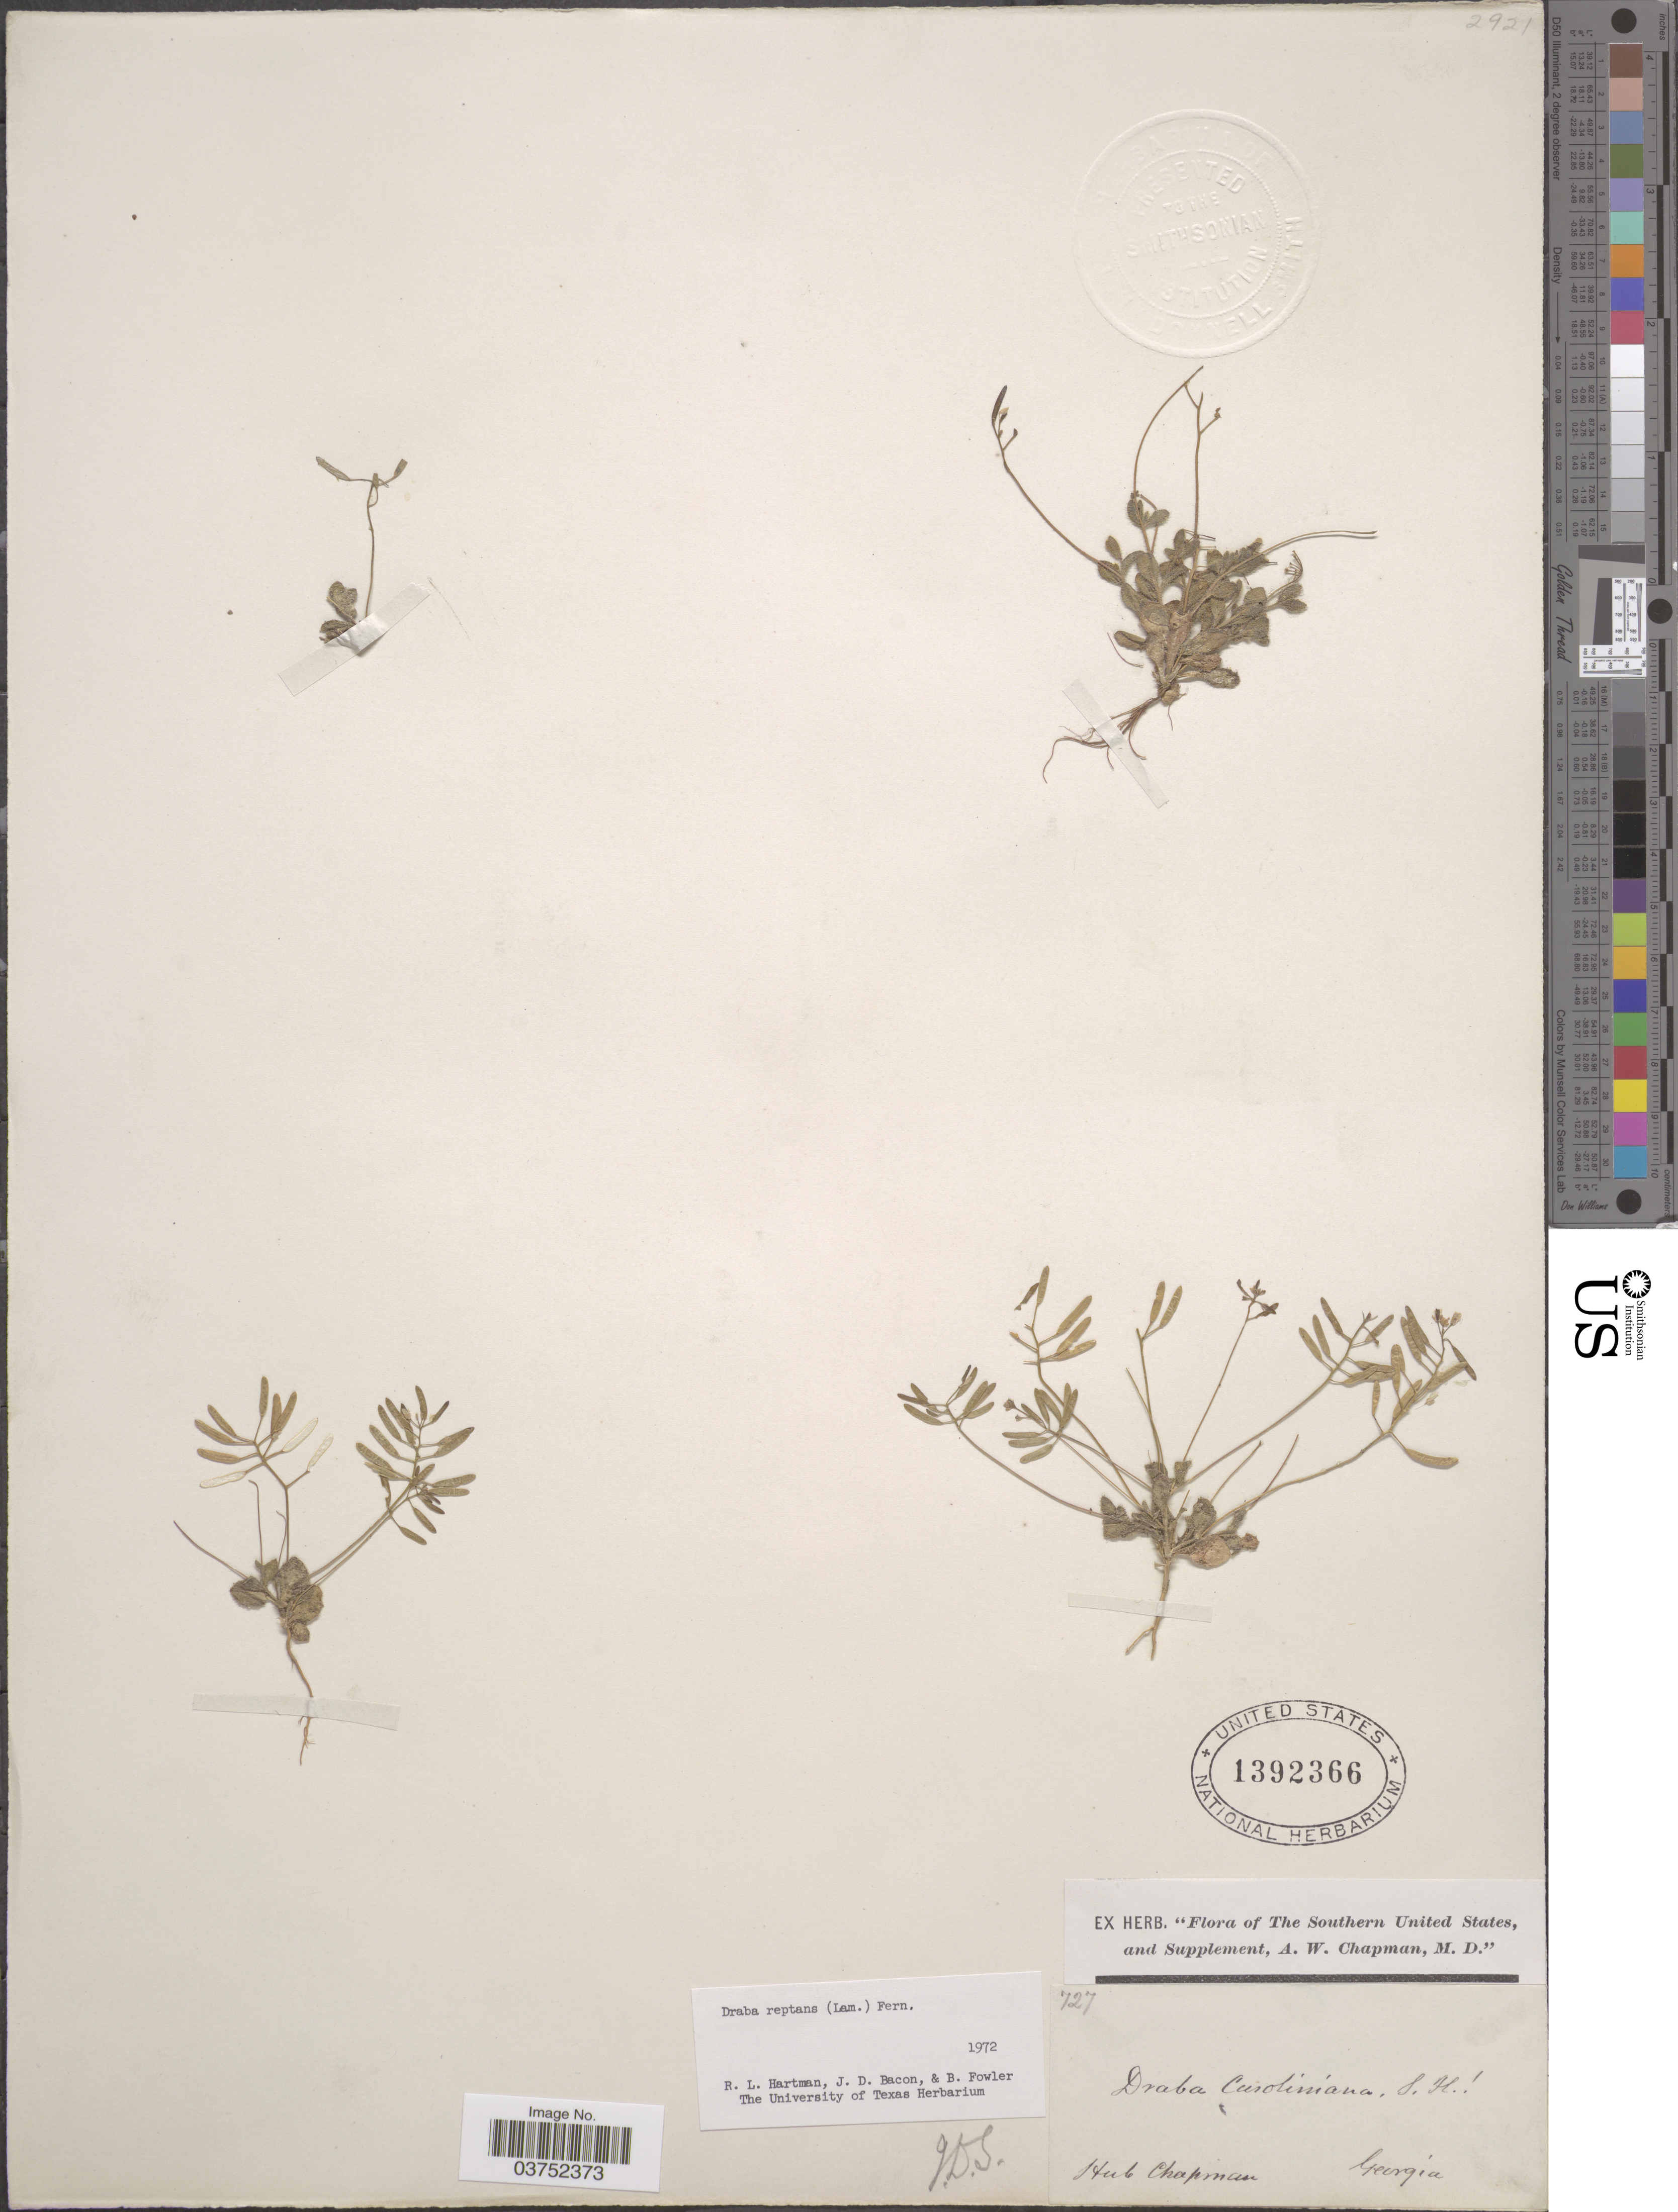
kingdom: Plantae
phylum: Tracheophyta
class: Magnoliopsida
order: Brassicales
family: Brassicaceae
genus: Draba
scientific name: Draba reptans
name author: (Lam.) Fernald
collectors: ex herb. A.W. Chapman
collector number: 727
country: United States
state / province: Georgia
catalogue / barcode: US 1392366